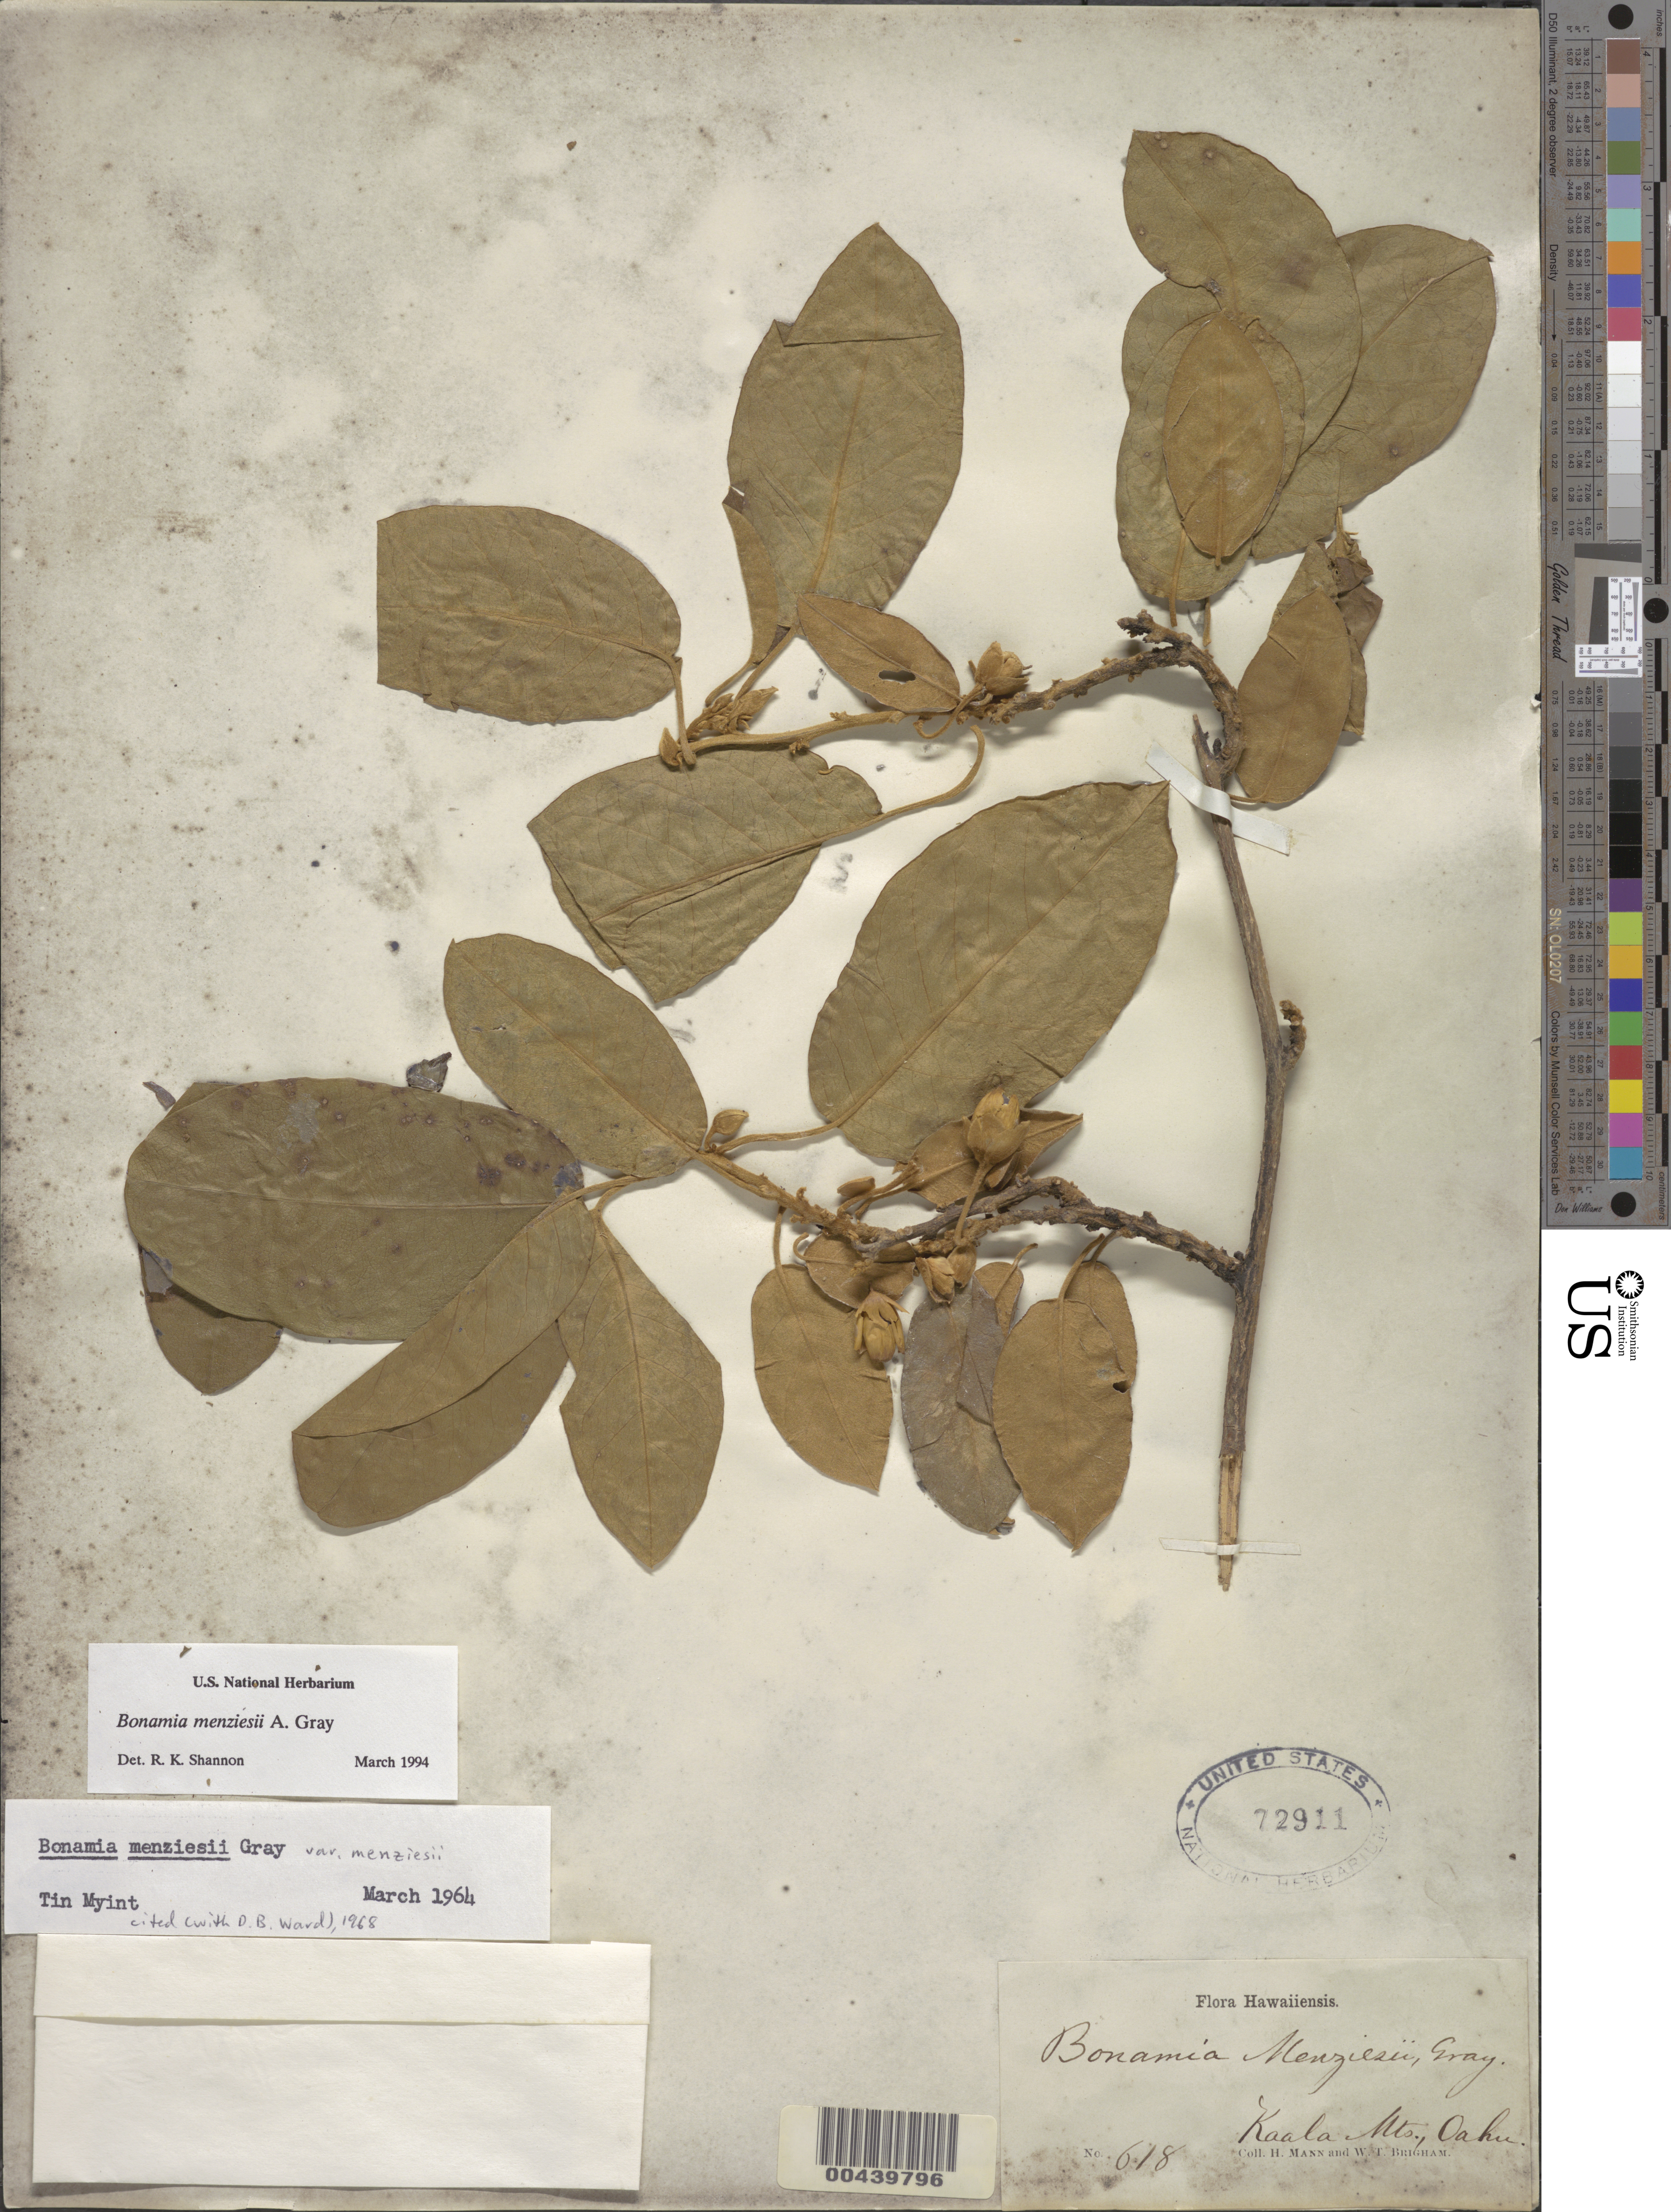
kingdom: Plantae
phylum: Tracheophyta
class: Magnoliopsida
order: Solanales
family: Convolvulaceae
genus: Bonamia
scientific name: Bonamia menziesii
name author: A. Gray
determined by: Shannon, R. K., (UNITED STATES)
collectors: H. Mann & W. T. Brigham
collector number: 618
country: United States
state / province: Hawaii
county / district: Honolulu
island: Oahu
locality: Kaala Mts.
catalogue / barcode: US 72911